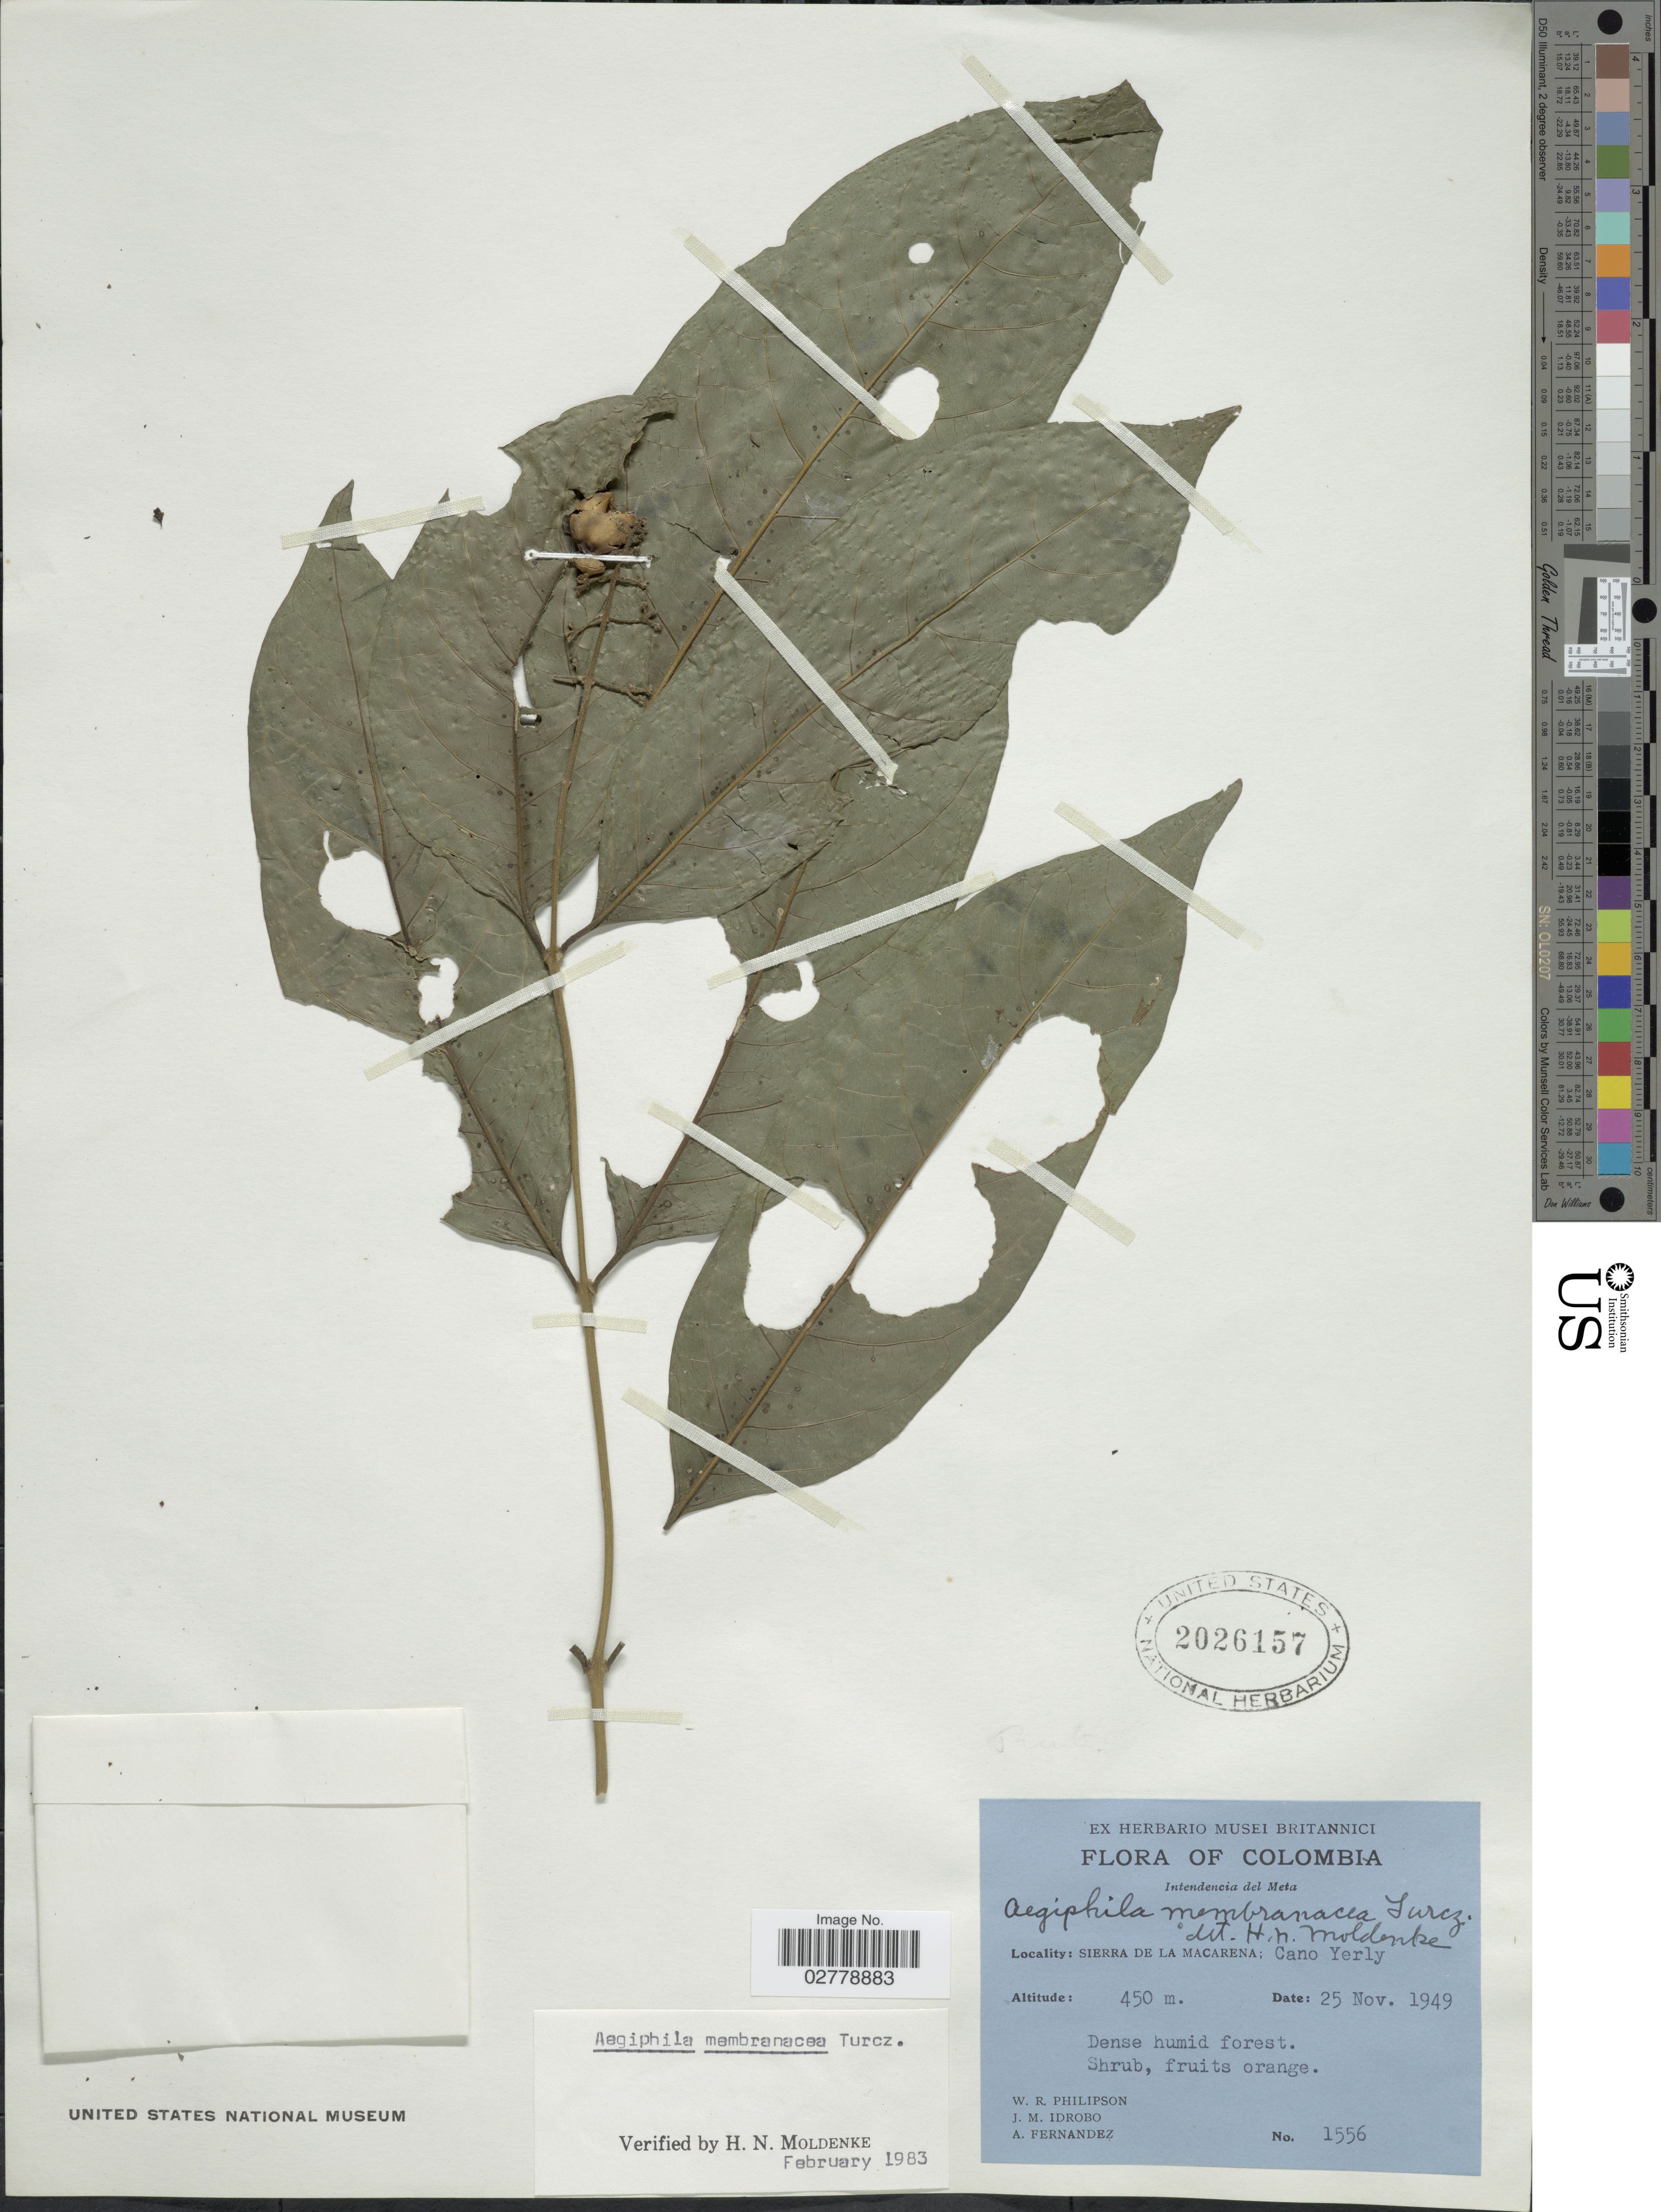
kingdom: Plantae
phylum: Tracheophyta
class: Magnoliopsida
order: Lamiales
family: Lamiaceae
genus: Aegiphila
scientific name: Aegiphila membranacea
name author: Ducke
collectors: W. R. Philipson, J. M. Idrobo & A. Fernandez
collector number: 1556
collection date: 1949-11-25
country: Colombia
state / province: Meta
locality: Intendencia del Meta. Sierra de la Macarena: Cano Yerly.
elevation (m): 450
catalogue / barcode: US 2026157